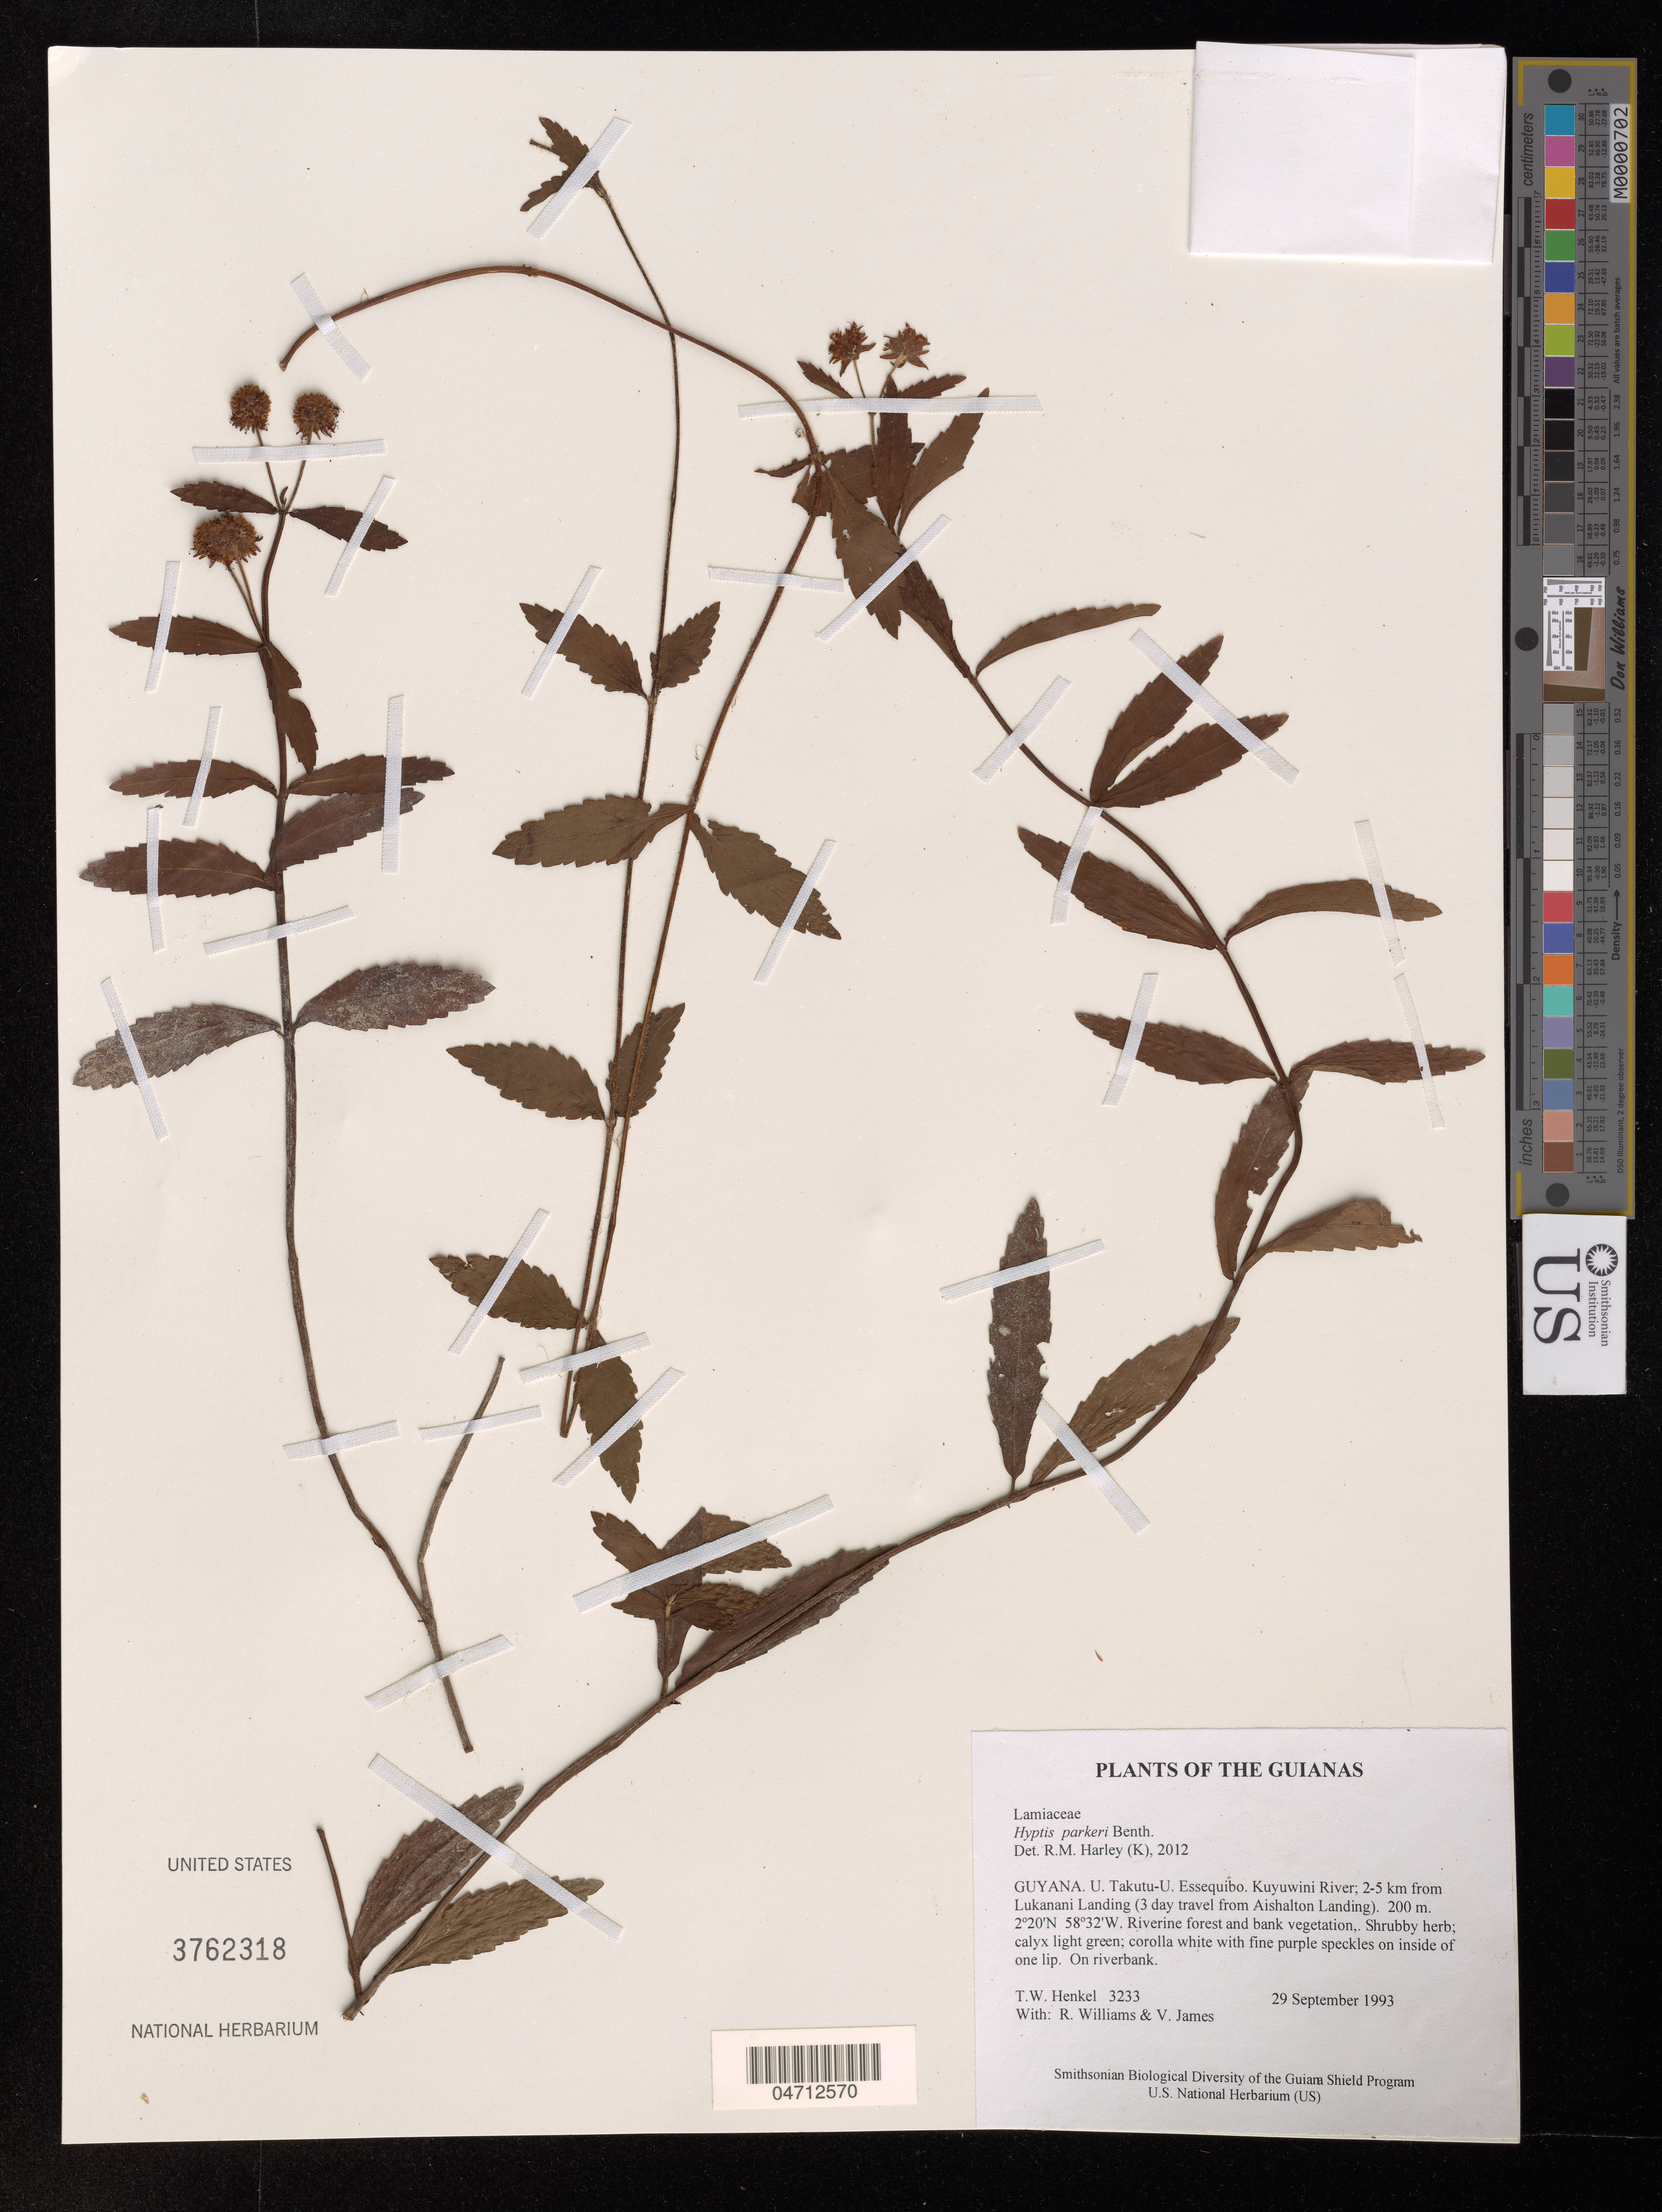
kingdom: Plantae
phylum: Tracheophyta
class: Magnoliopsida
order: Lamiales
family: Lamiaceae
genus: Hyptis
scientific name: Hyptis sp.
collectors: T. Henkel, R. Williams & V. James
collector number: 3233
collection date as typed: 29 September 1993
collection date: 1993-09-29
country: Guyana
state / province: U. Takutu-U. Essequibo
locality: Kuyuwini River; 2-5 km from Lukanani Landing (3 day travel from Aishalton Landing)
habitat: Riverine forest and bank vegetation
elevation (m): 200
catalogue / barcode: US 3762318